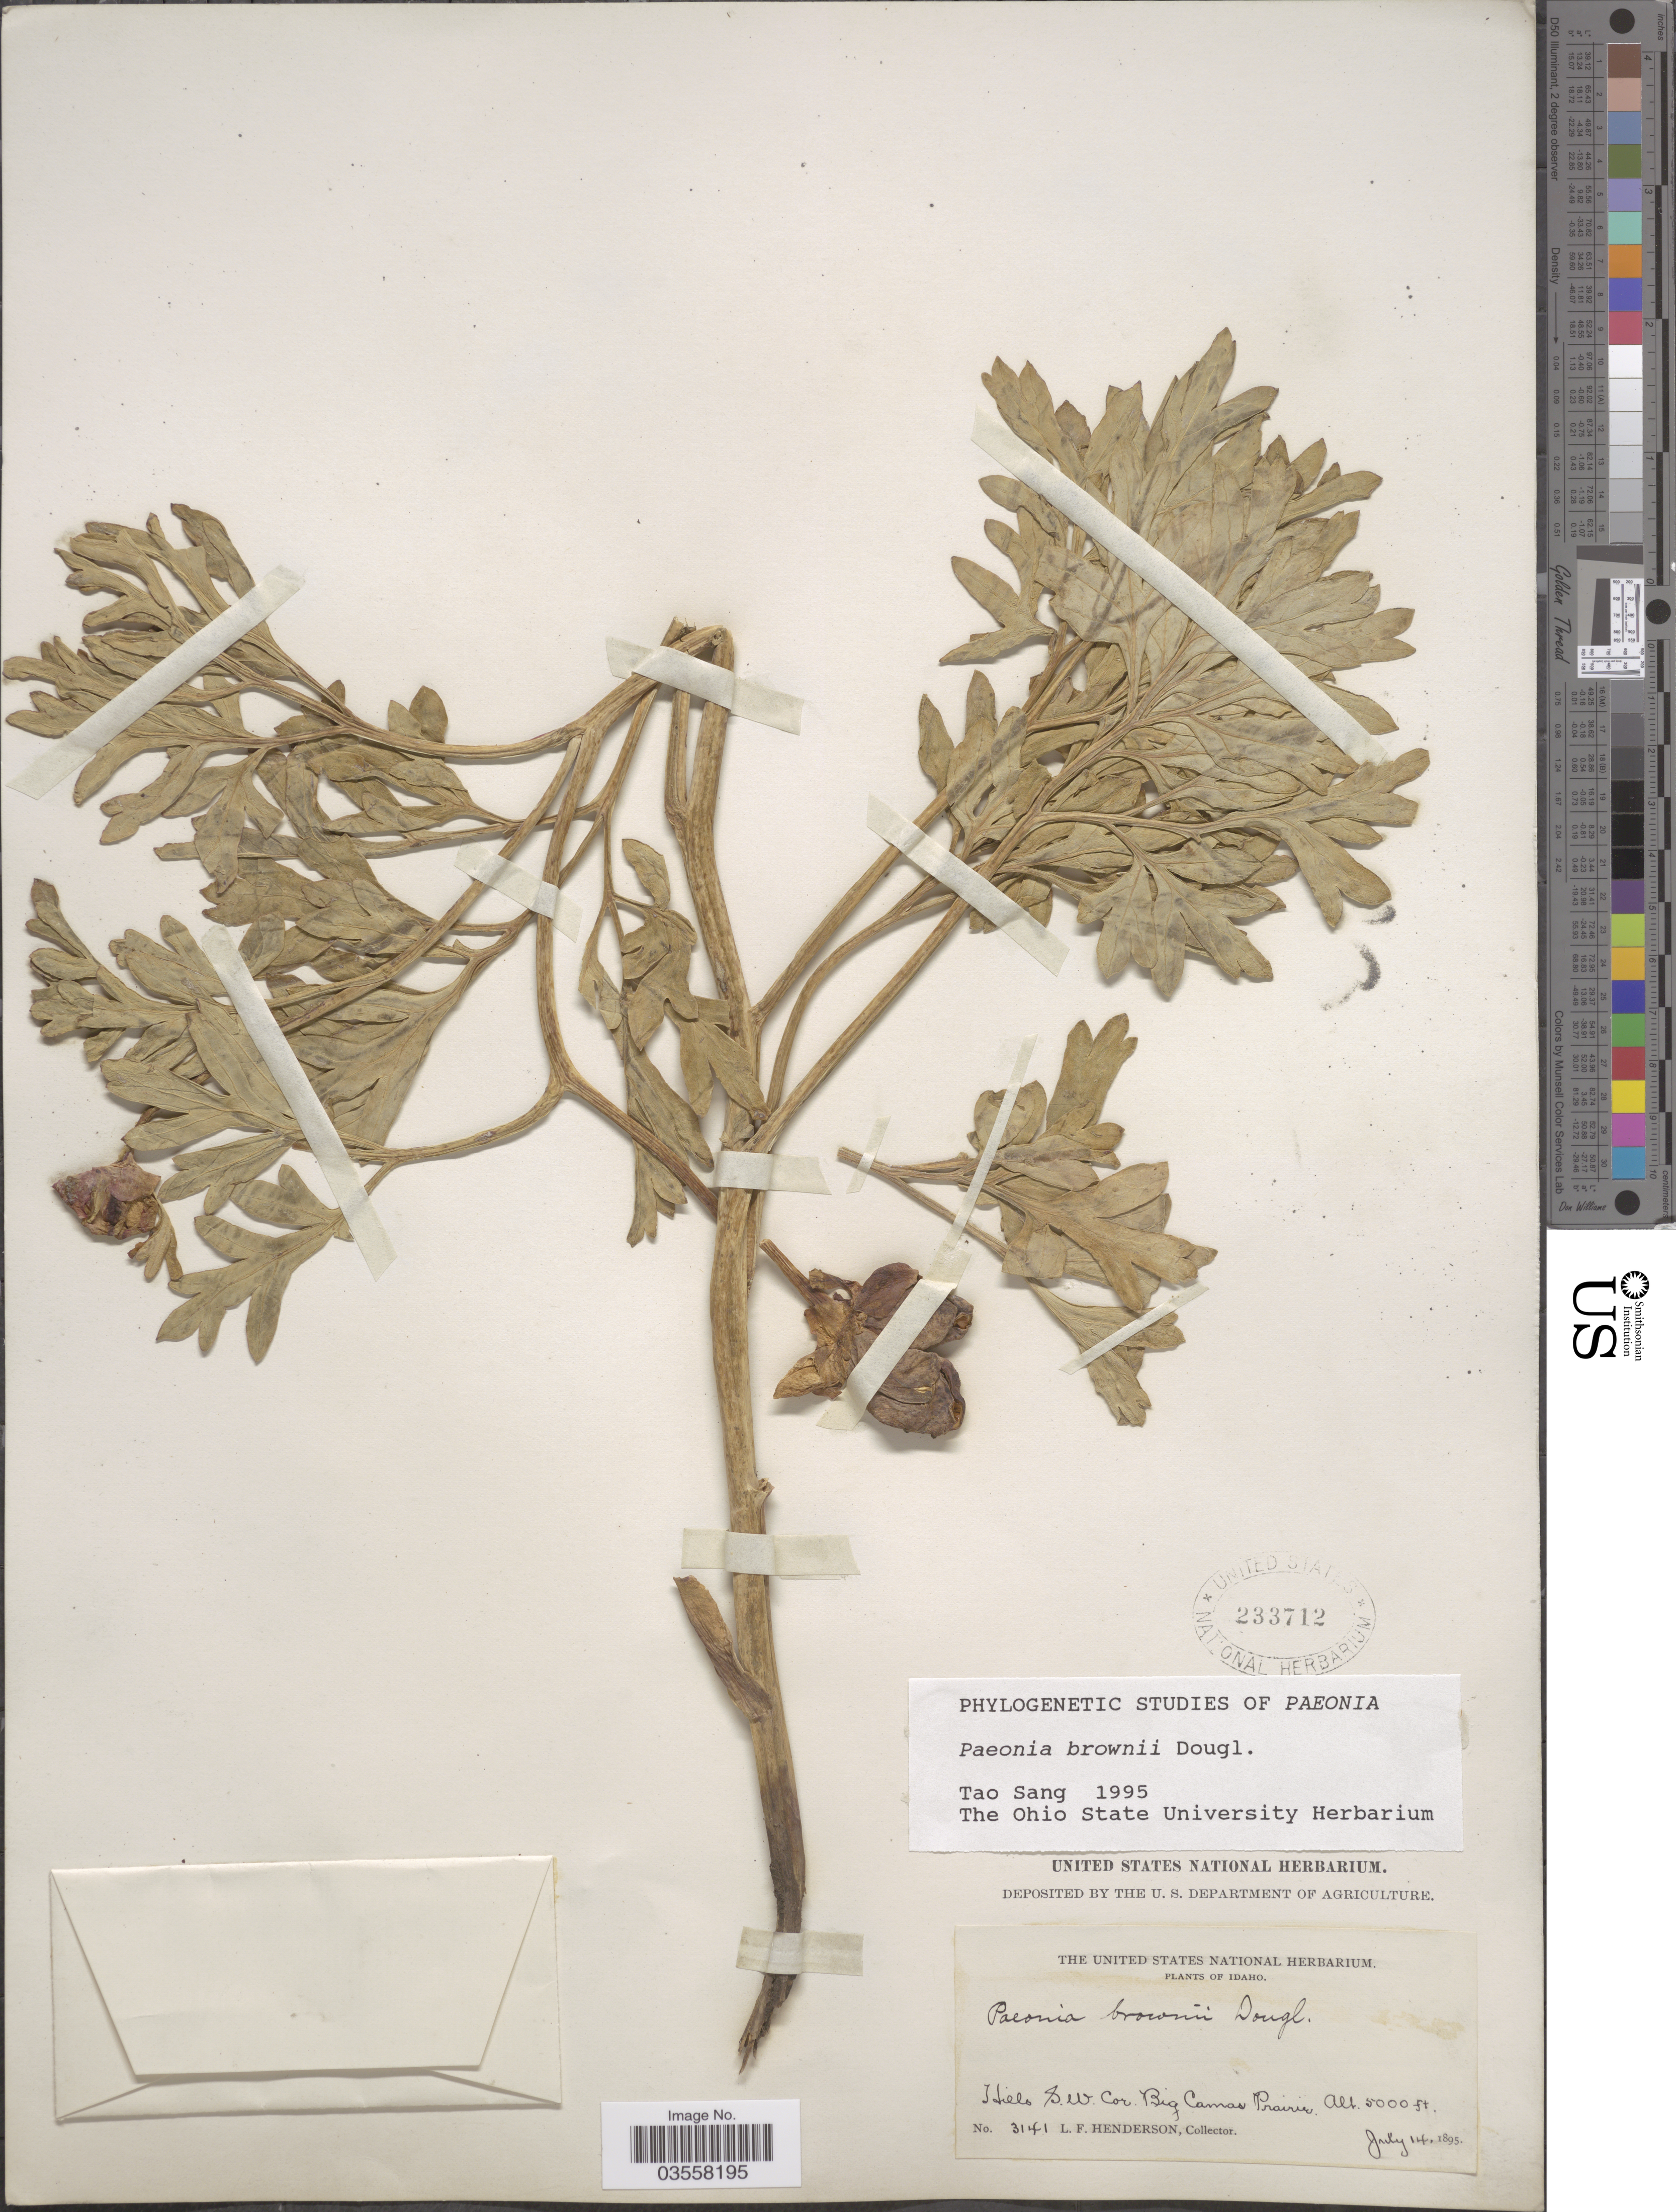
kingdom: Plantae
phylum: Tracheophyta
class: Magnoliopsida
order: Saxifragales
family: Paeoniaceae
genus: Paeonia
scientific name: Paeonia brownii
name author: Douglas ex Hook.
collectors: L. Henderson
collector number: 3141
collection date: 1895-07-14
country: United States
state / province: Idaho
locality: Hills S.W. Cor. Big Camas Prairie.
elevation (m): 1524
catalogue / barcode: US 233712